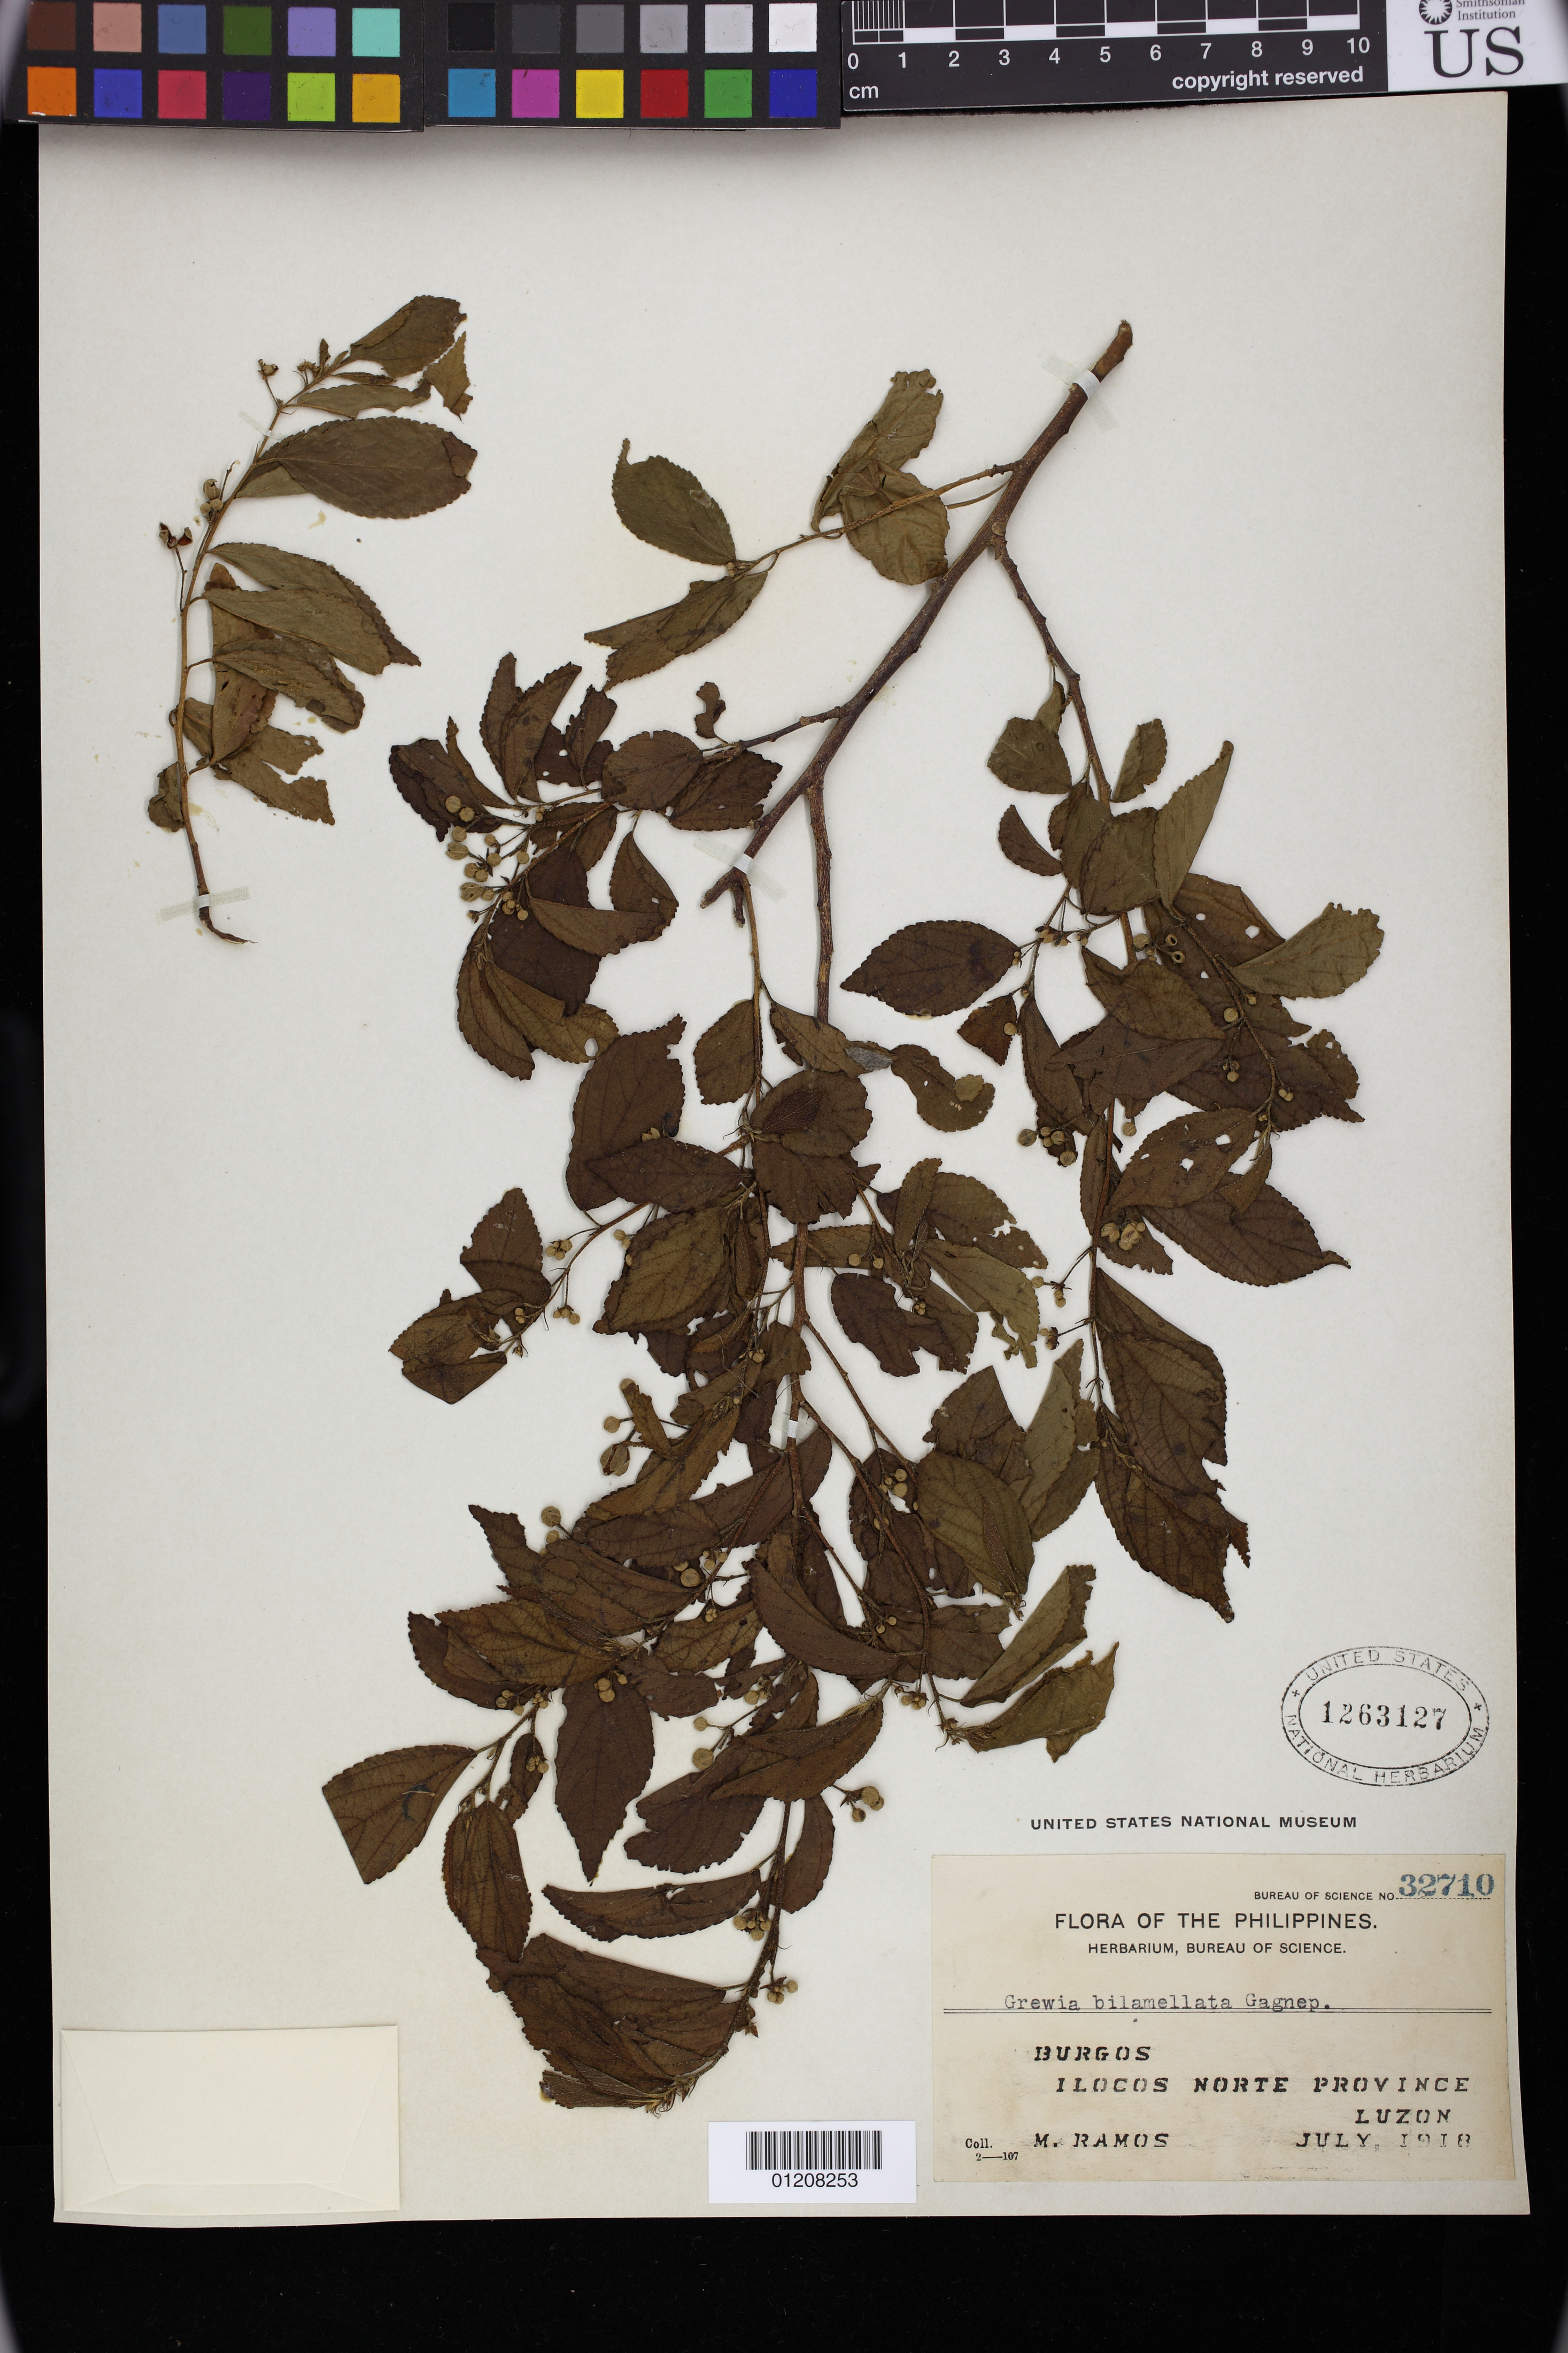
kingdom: Plantae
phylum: Tracheophyta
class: Magnoliopsida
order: Malvales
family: Malvaceae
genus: Grewia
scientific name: Grewia bilamellata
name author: Gagnep.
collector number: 2-107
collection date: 1918-07-01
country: Philippines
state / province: Ilocos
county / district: Ilocos Norte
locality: Burgos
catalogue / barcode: US 1263127